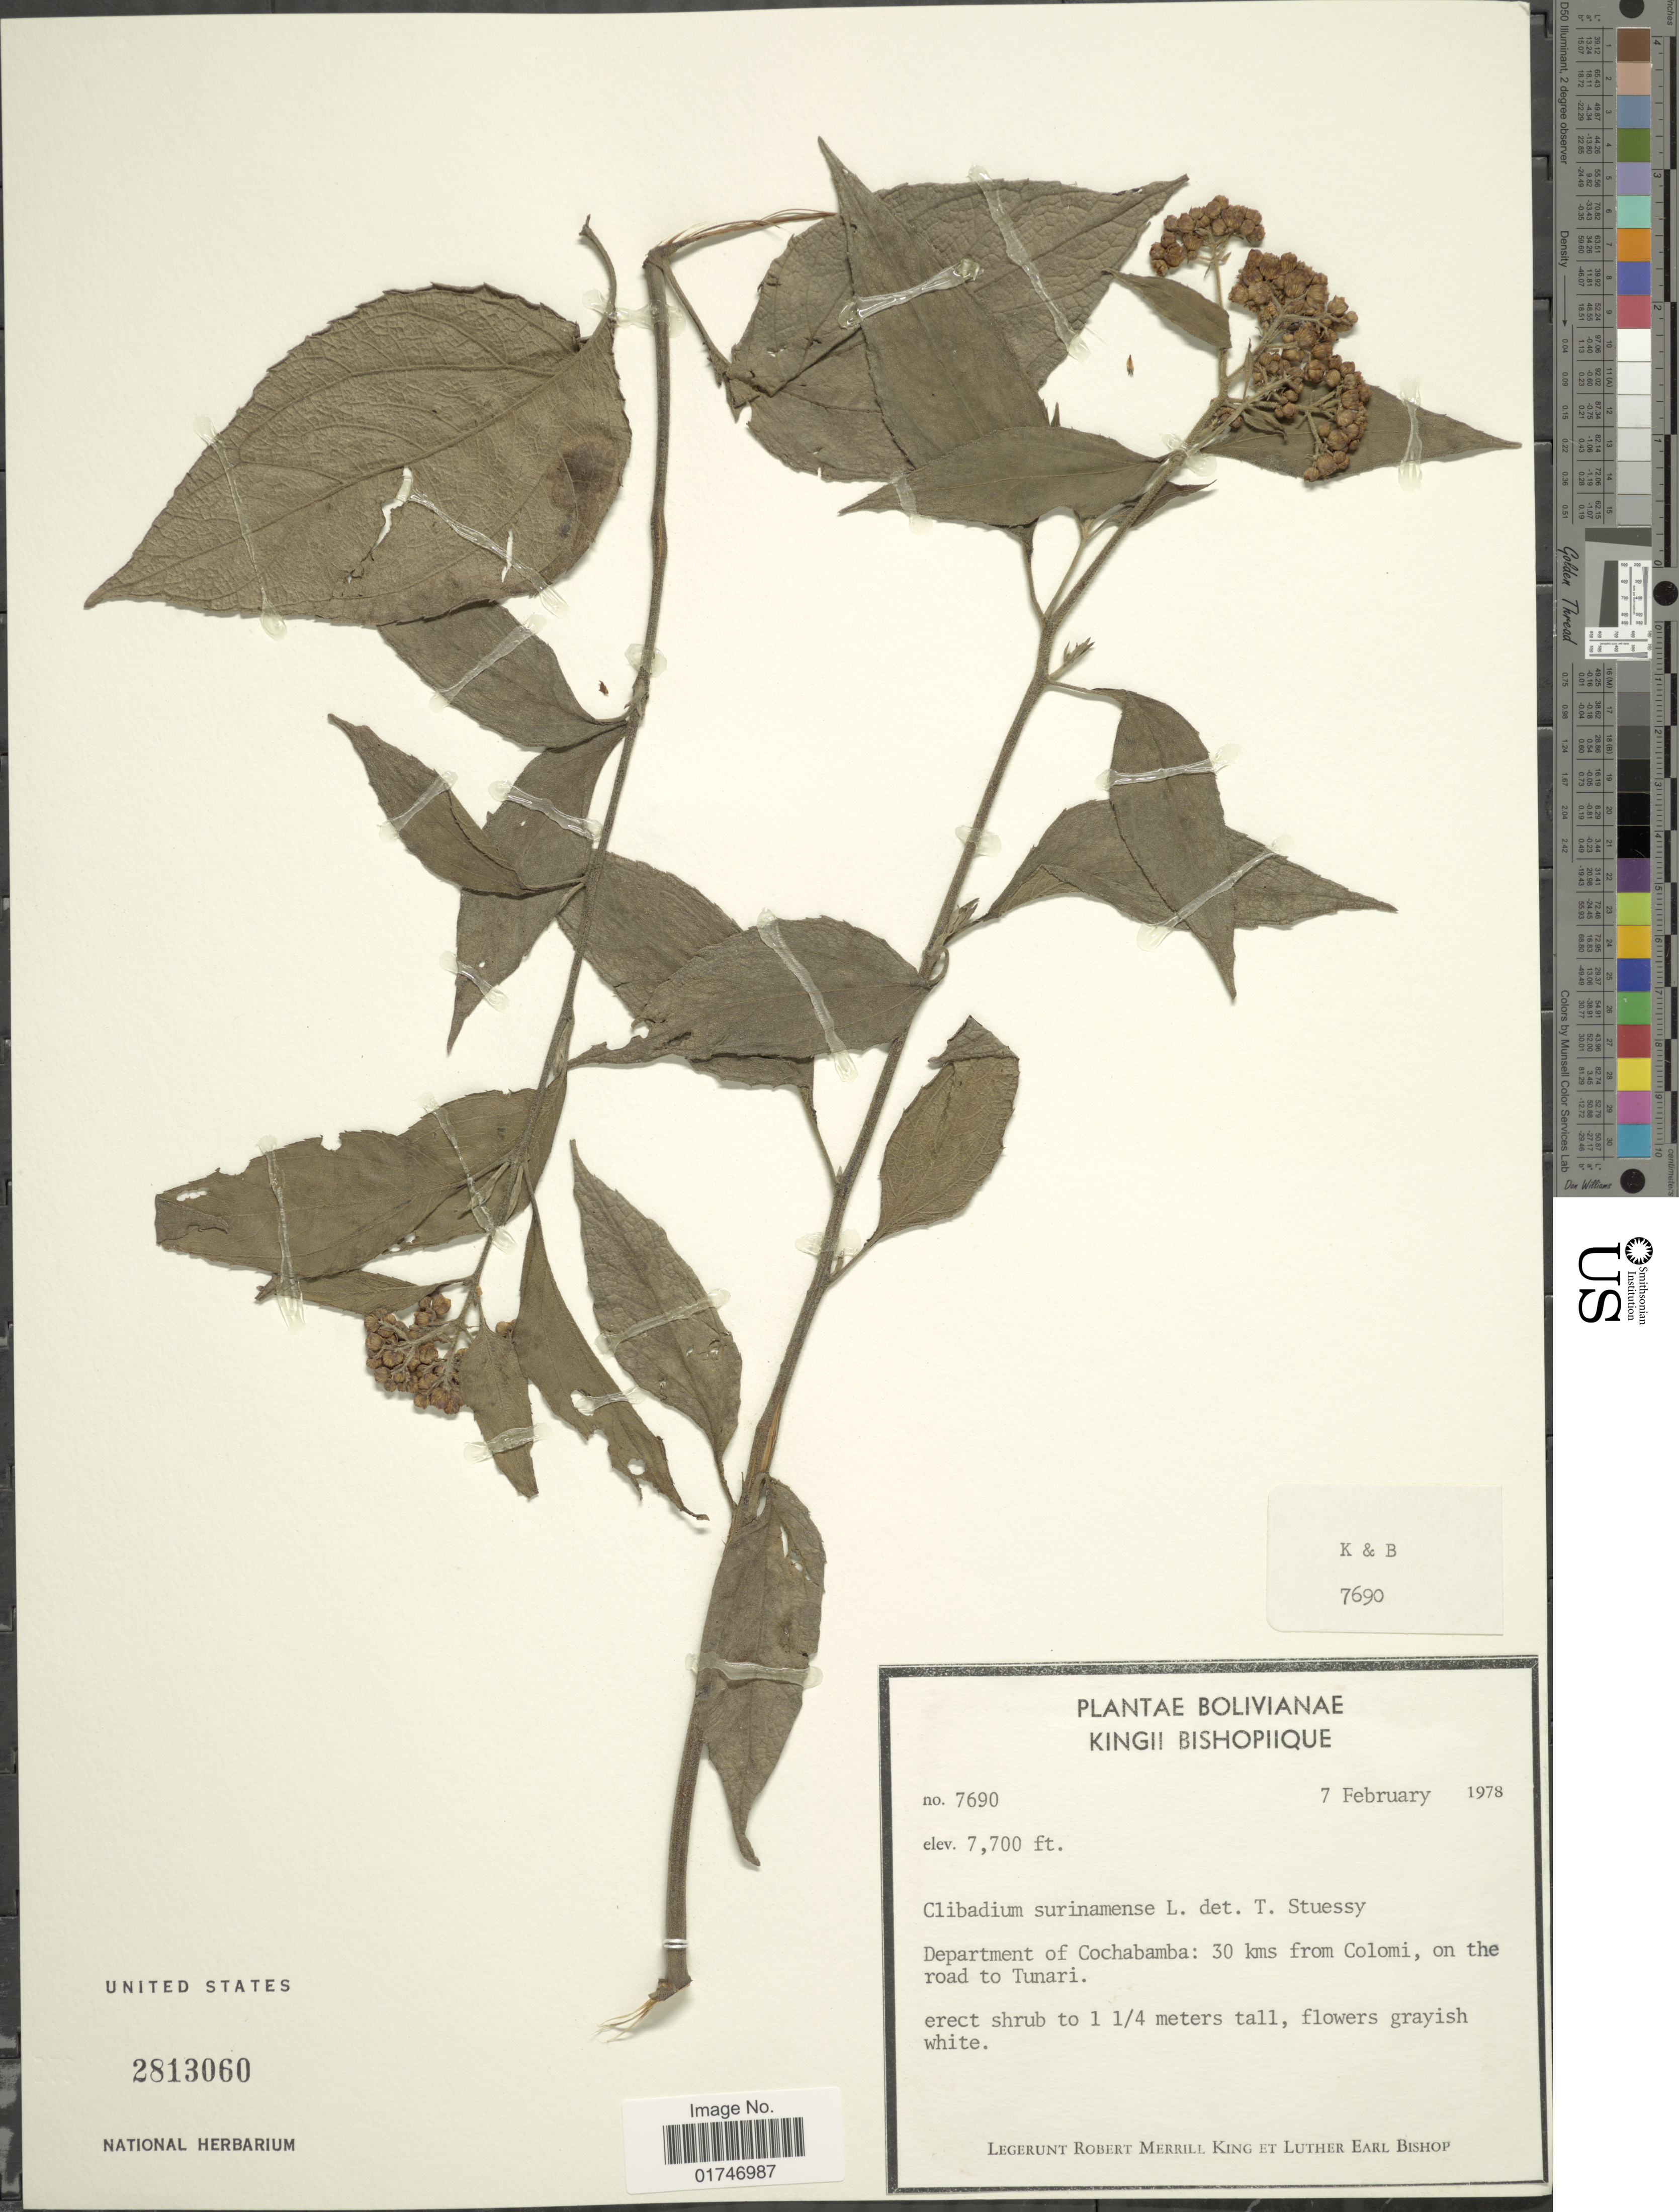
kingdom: Plantae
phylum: Tracheophyta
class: Magnoliopsida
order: Asterales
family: Asteraceae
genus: Clibadium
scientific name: Clibadium surinamense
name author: L.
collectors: R. M. King & L. E. Bishop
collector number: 7690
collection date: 1978-02-07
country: Bolivia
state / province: Cochabamba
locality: Department of Cochabamba: 30 kms from Colomi, on the road to Tunari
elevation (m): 2347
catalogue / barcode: US 2813060